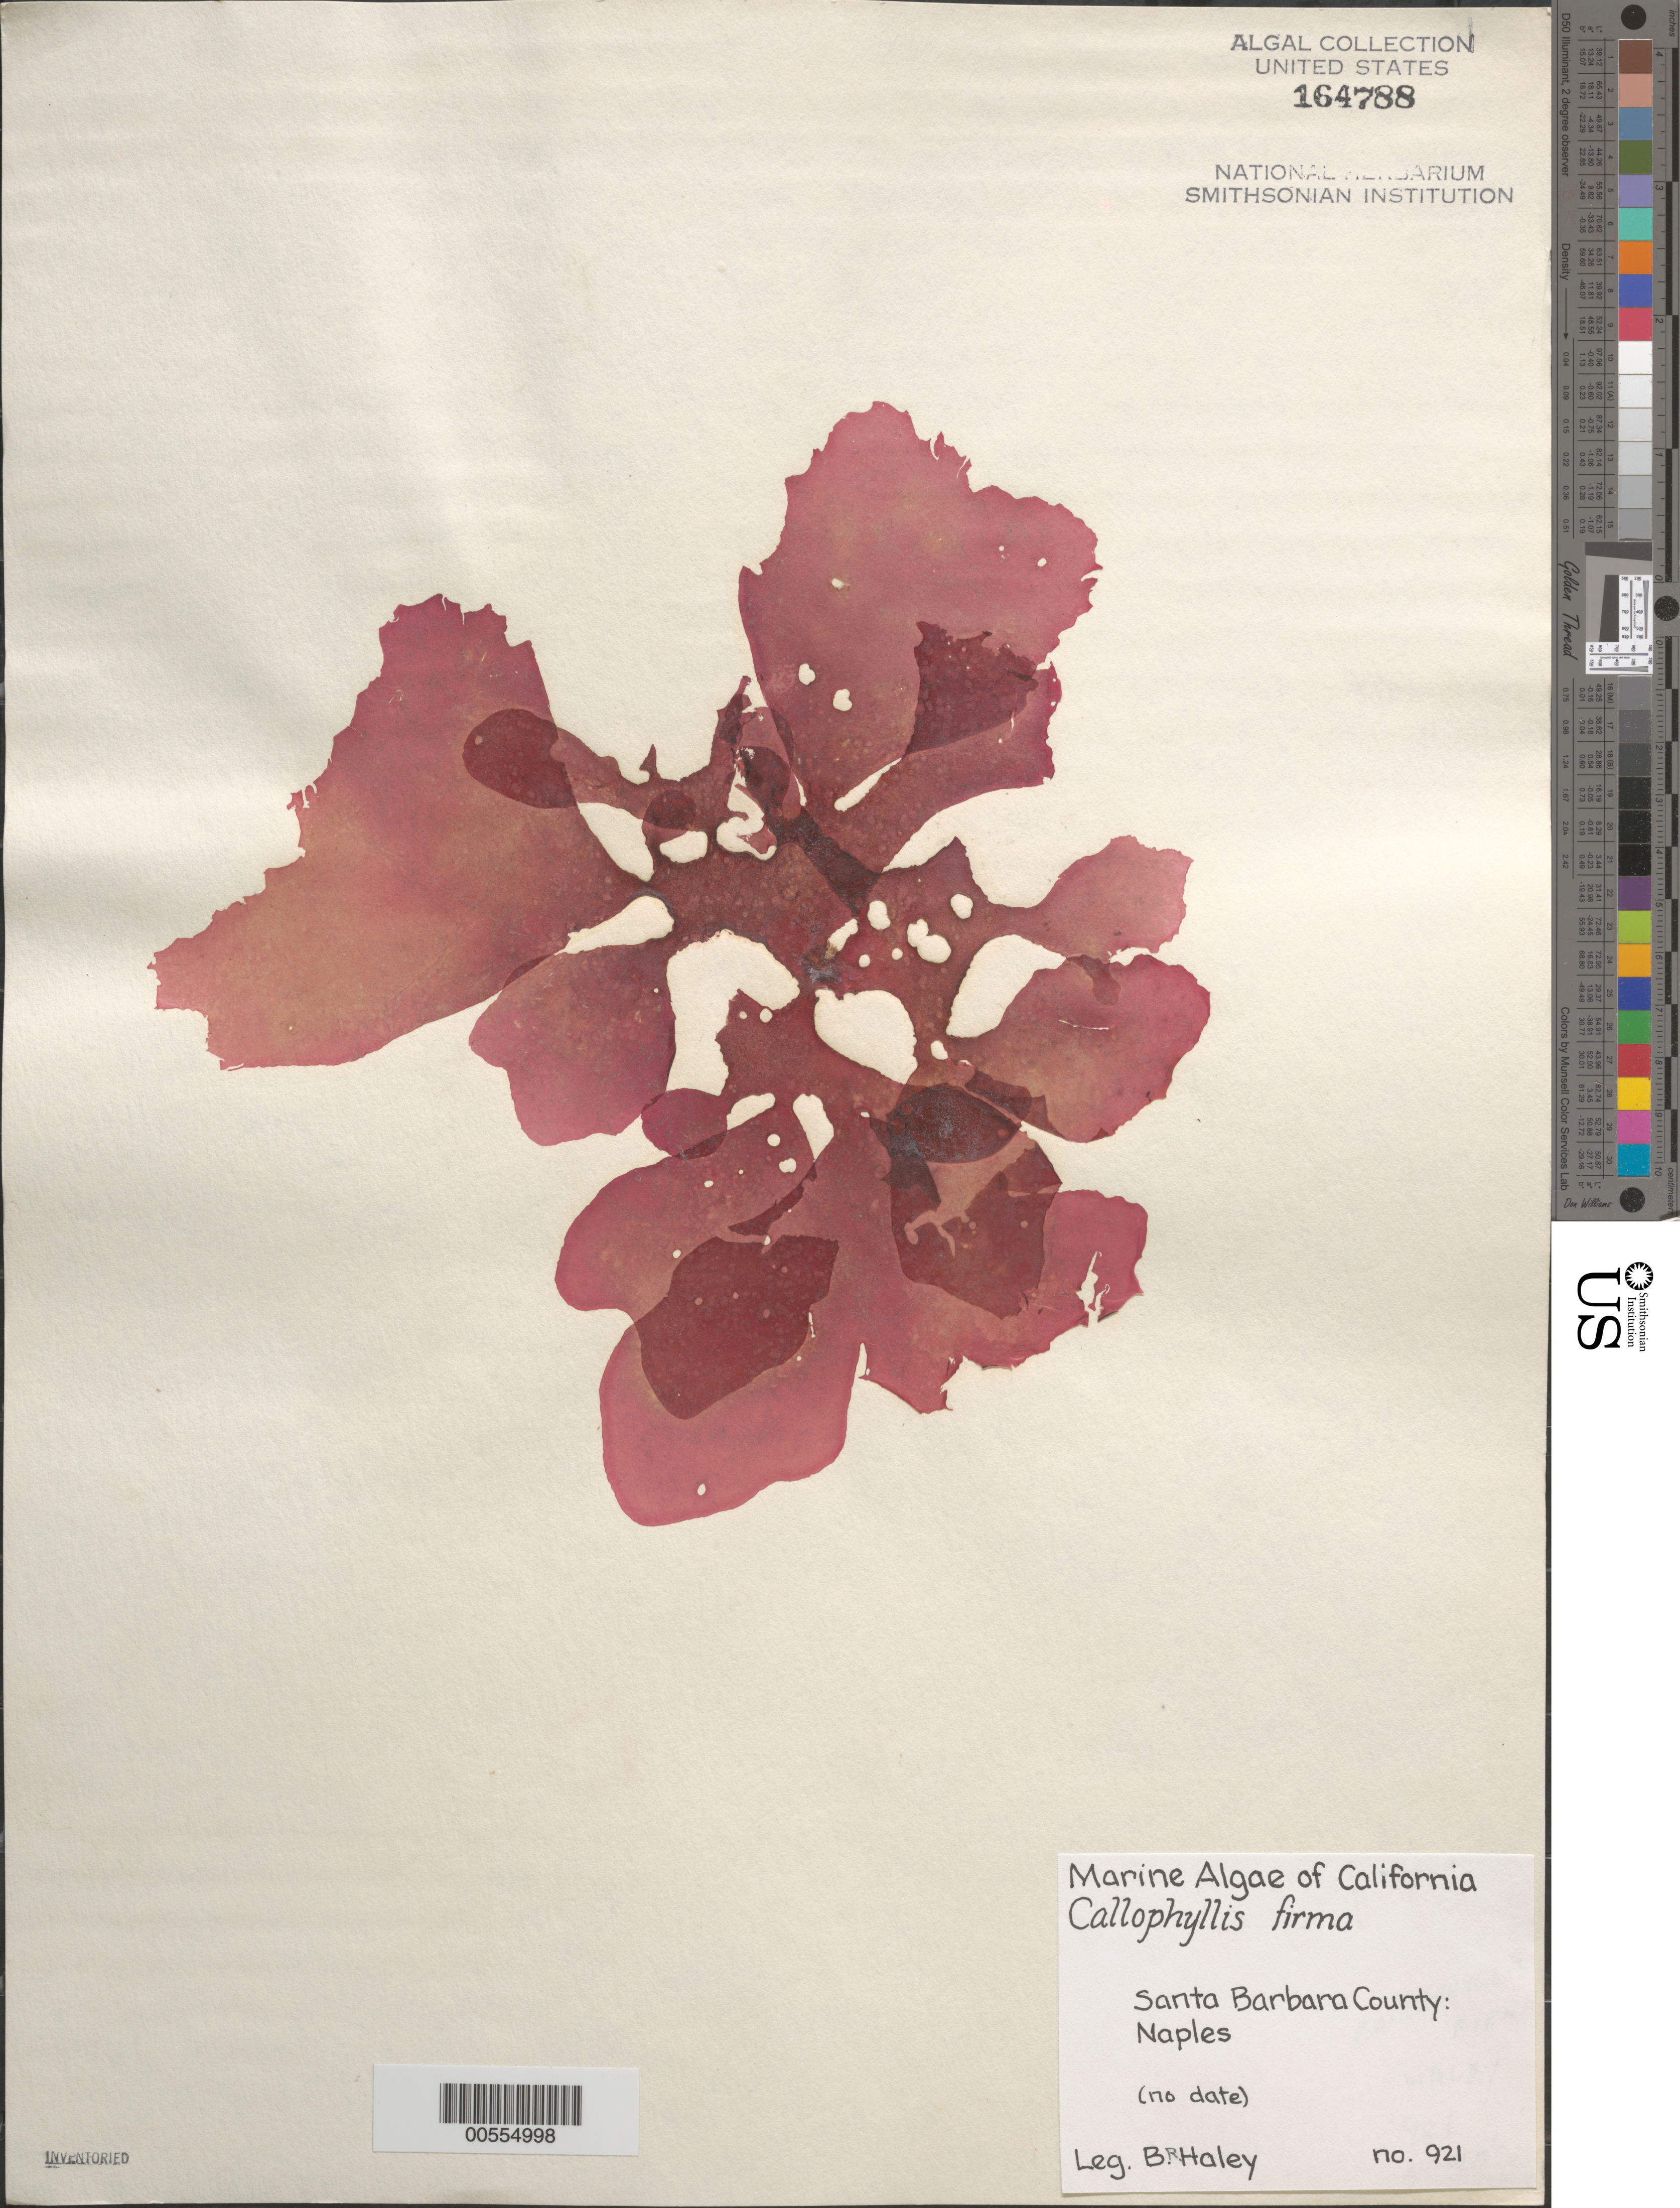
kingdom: Plantae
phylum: Rhodophyta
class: Florideophyceae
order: Gigartinales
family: Kallymeniaceae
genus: Salishia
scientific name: Salishia firma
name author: (Kylin) Clarkston & G.W. Saunders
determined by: Algae name updating Project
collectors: B. Haley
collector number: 921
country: United States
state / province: California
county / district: Santa Barbara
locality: Naples [Reef]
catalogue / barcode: US 164788